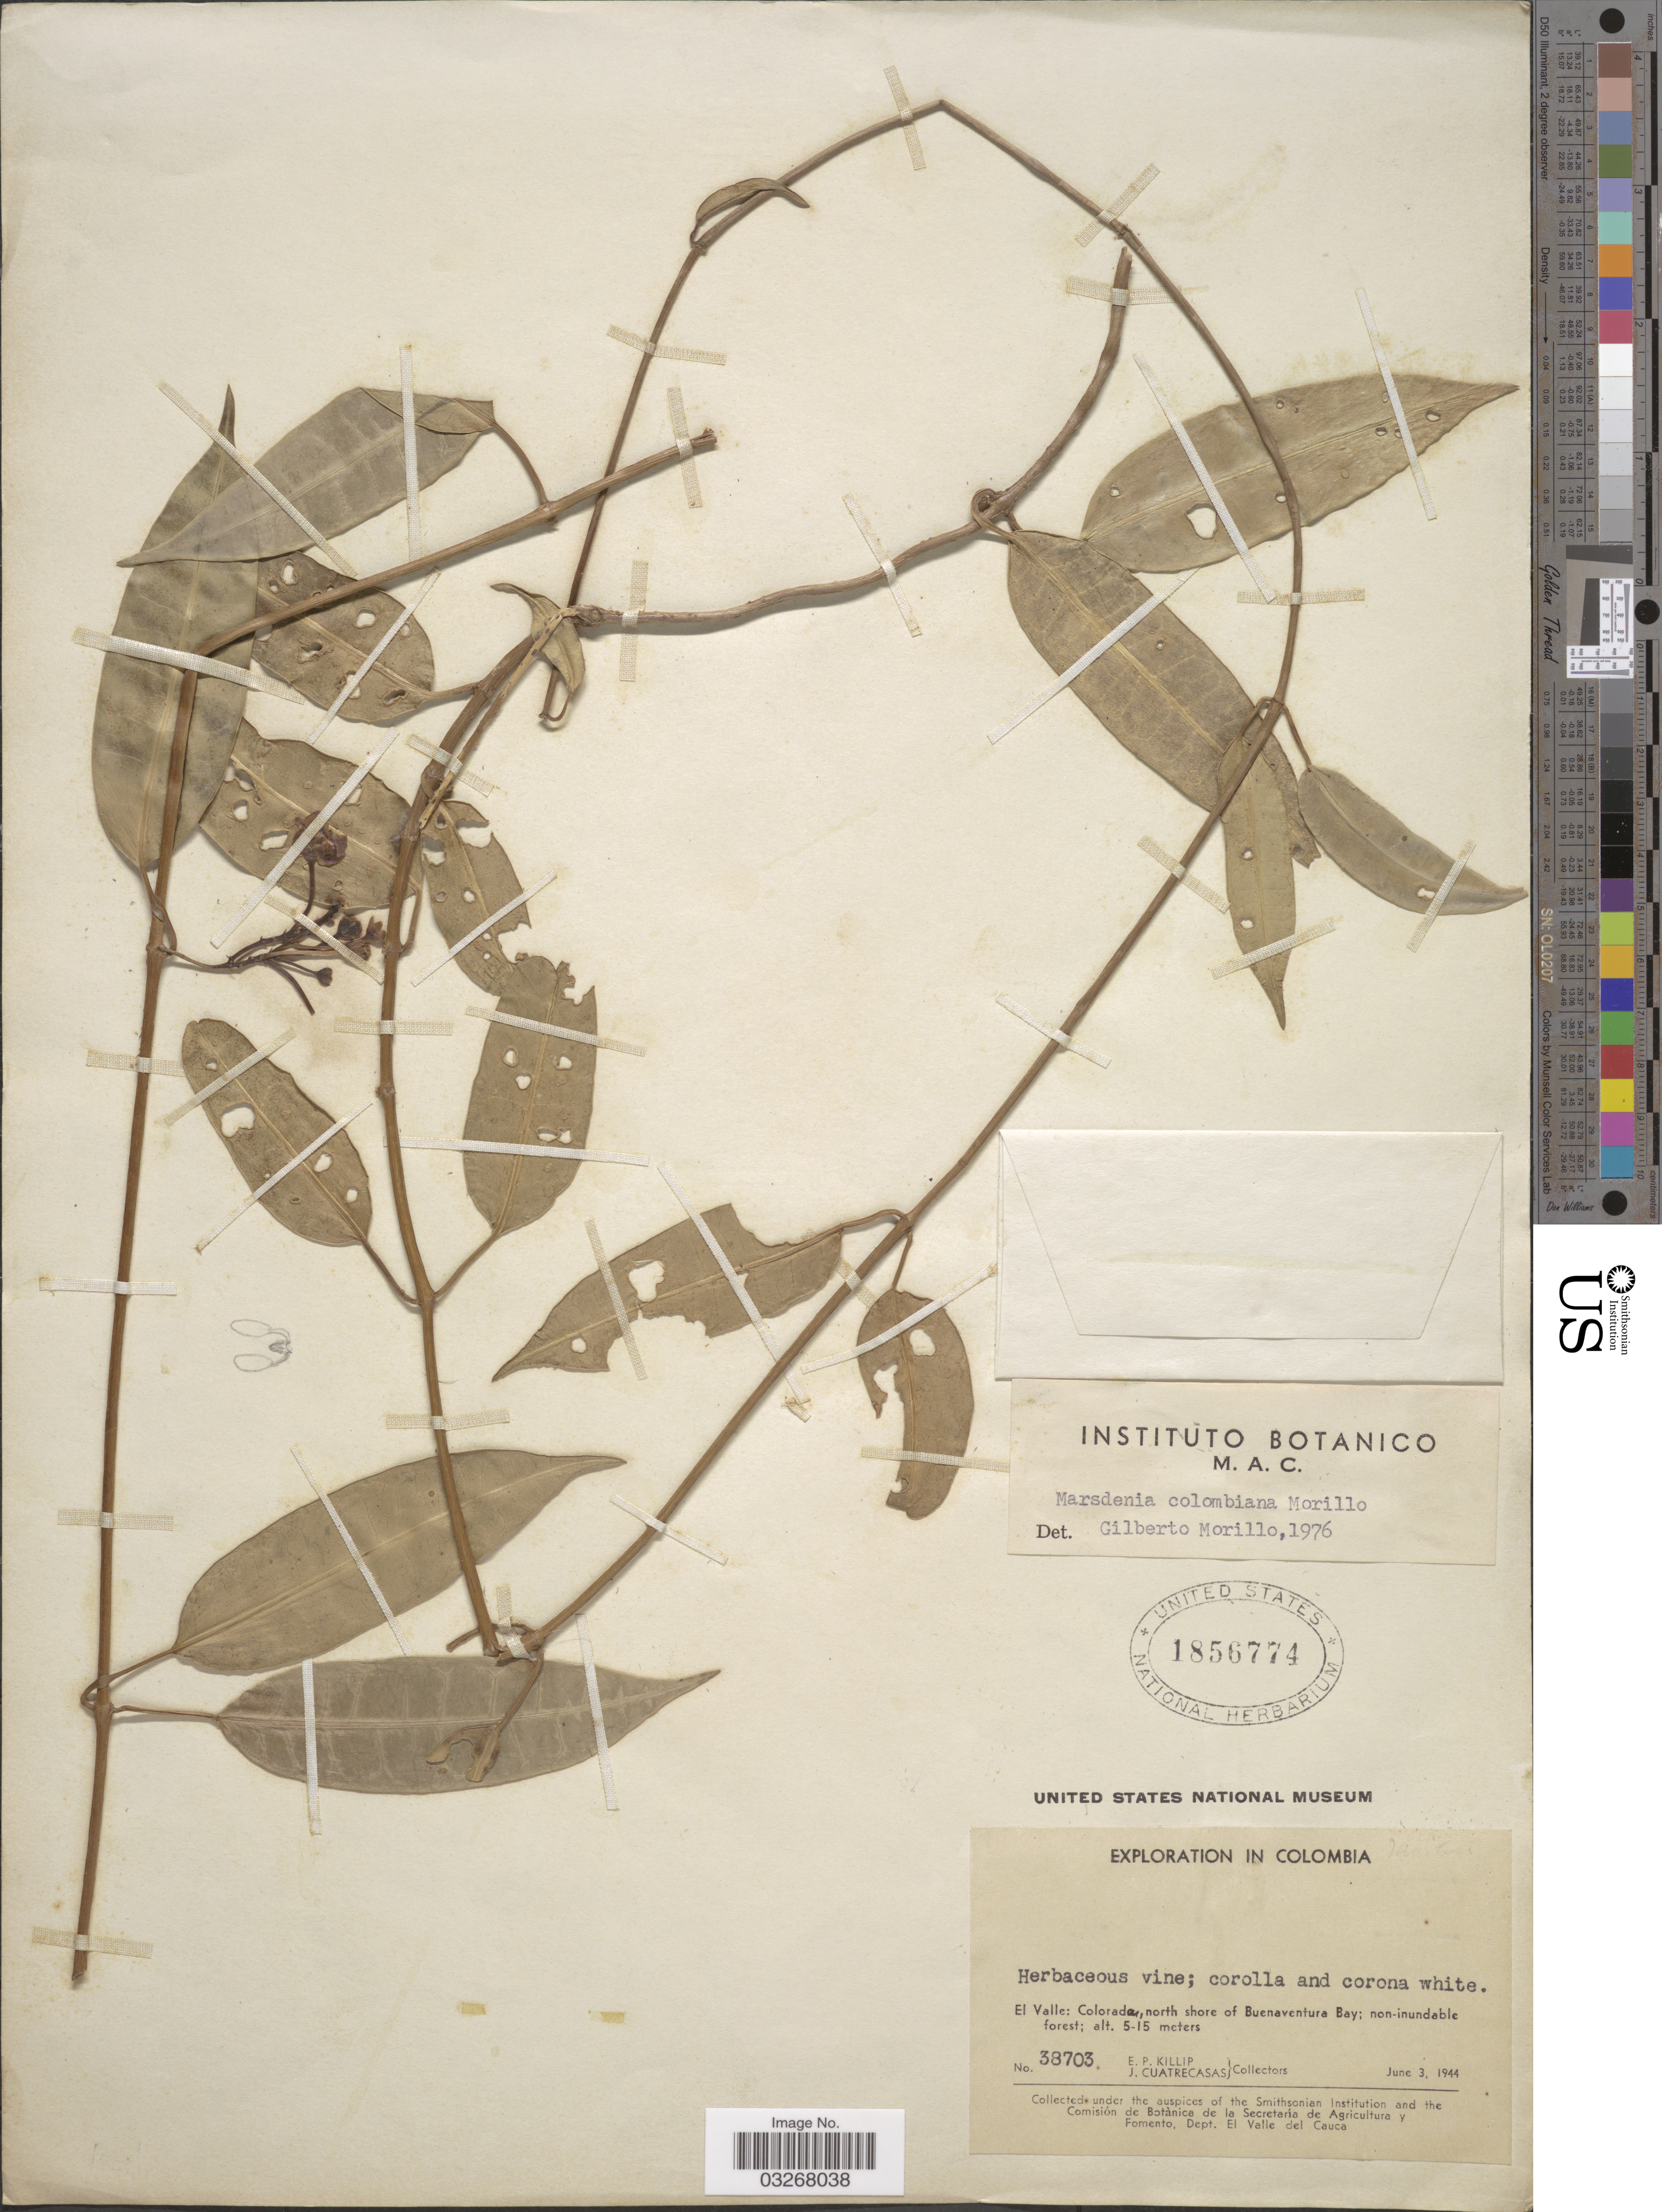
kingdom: Plantae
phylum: Tracheophyta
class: Magnoliopsida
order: Gentianales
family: Apocynaceae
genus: Marsdenia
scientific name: Marsdenia colombiana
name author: Morillo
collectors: E. P. Killip & J. Cuatrecasas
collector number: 38703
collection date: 1944-06-03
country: Colombia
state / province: Valle del Cauca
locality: El Valle: Colorada, north shore of Buenaventura Bay; non-inundable forest.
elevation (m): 5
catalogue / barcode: US 1856774